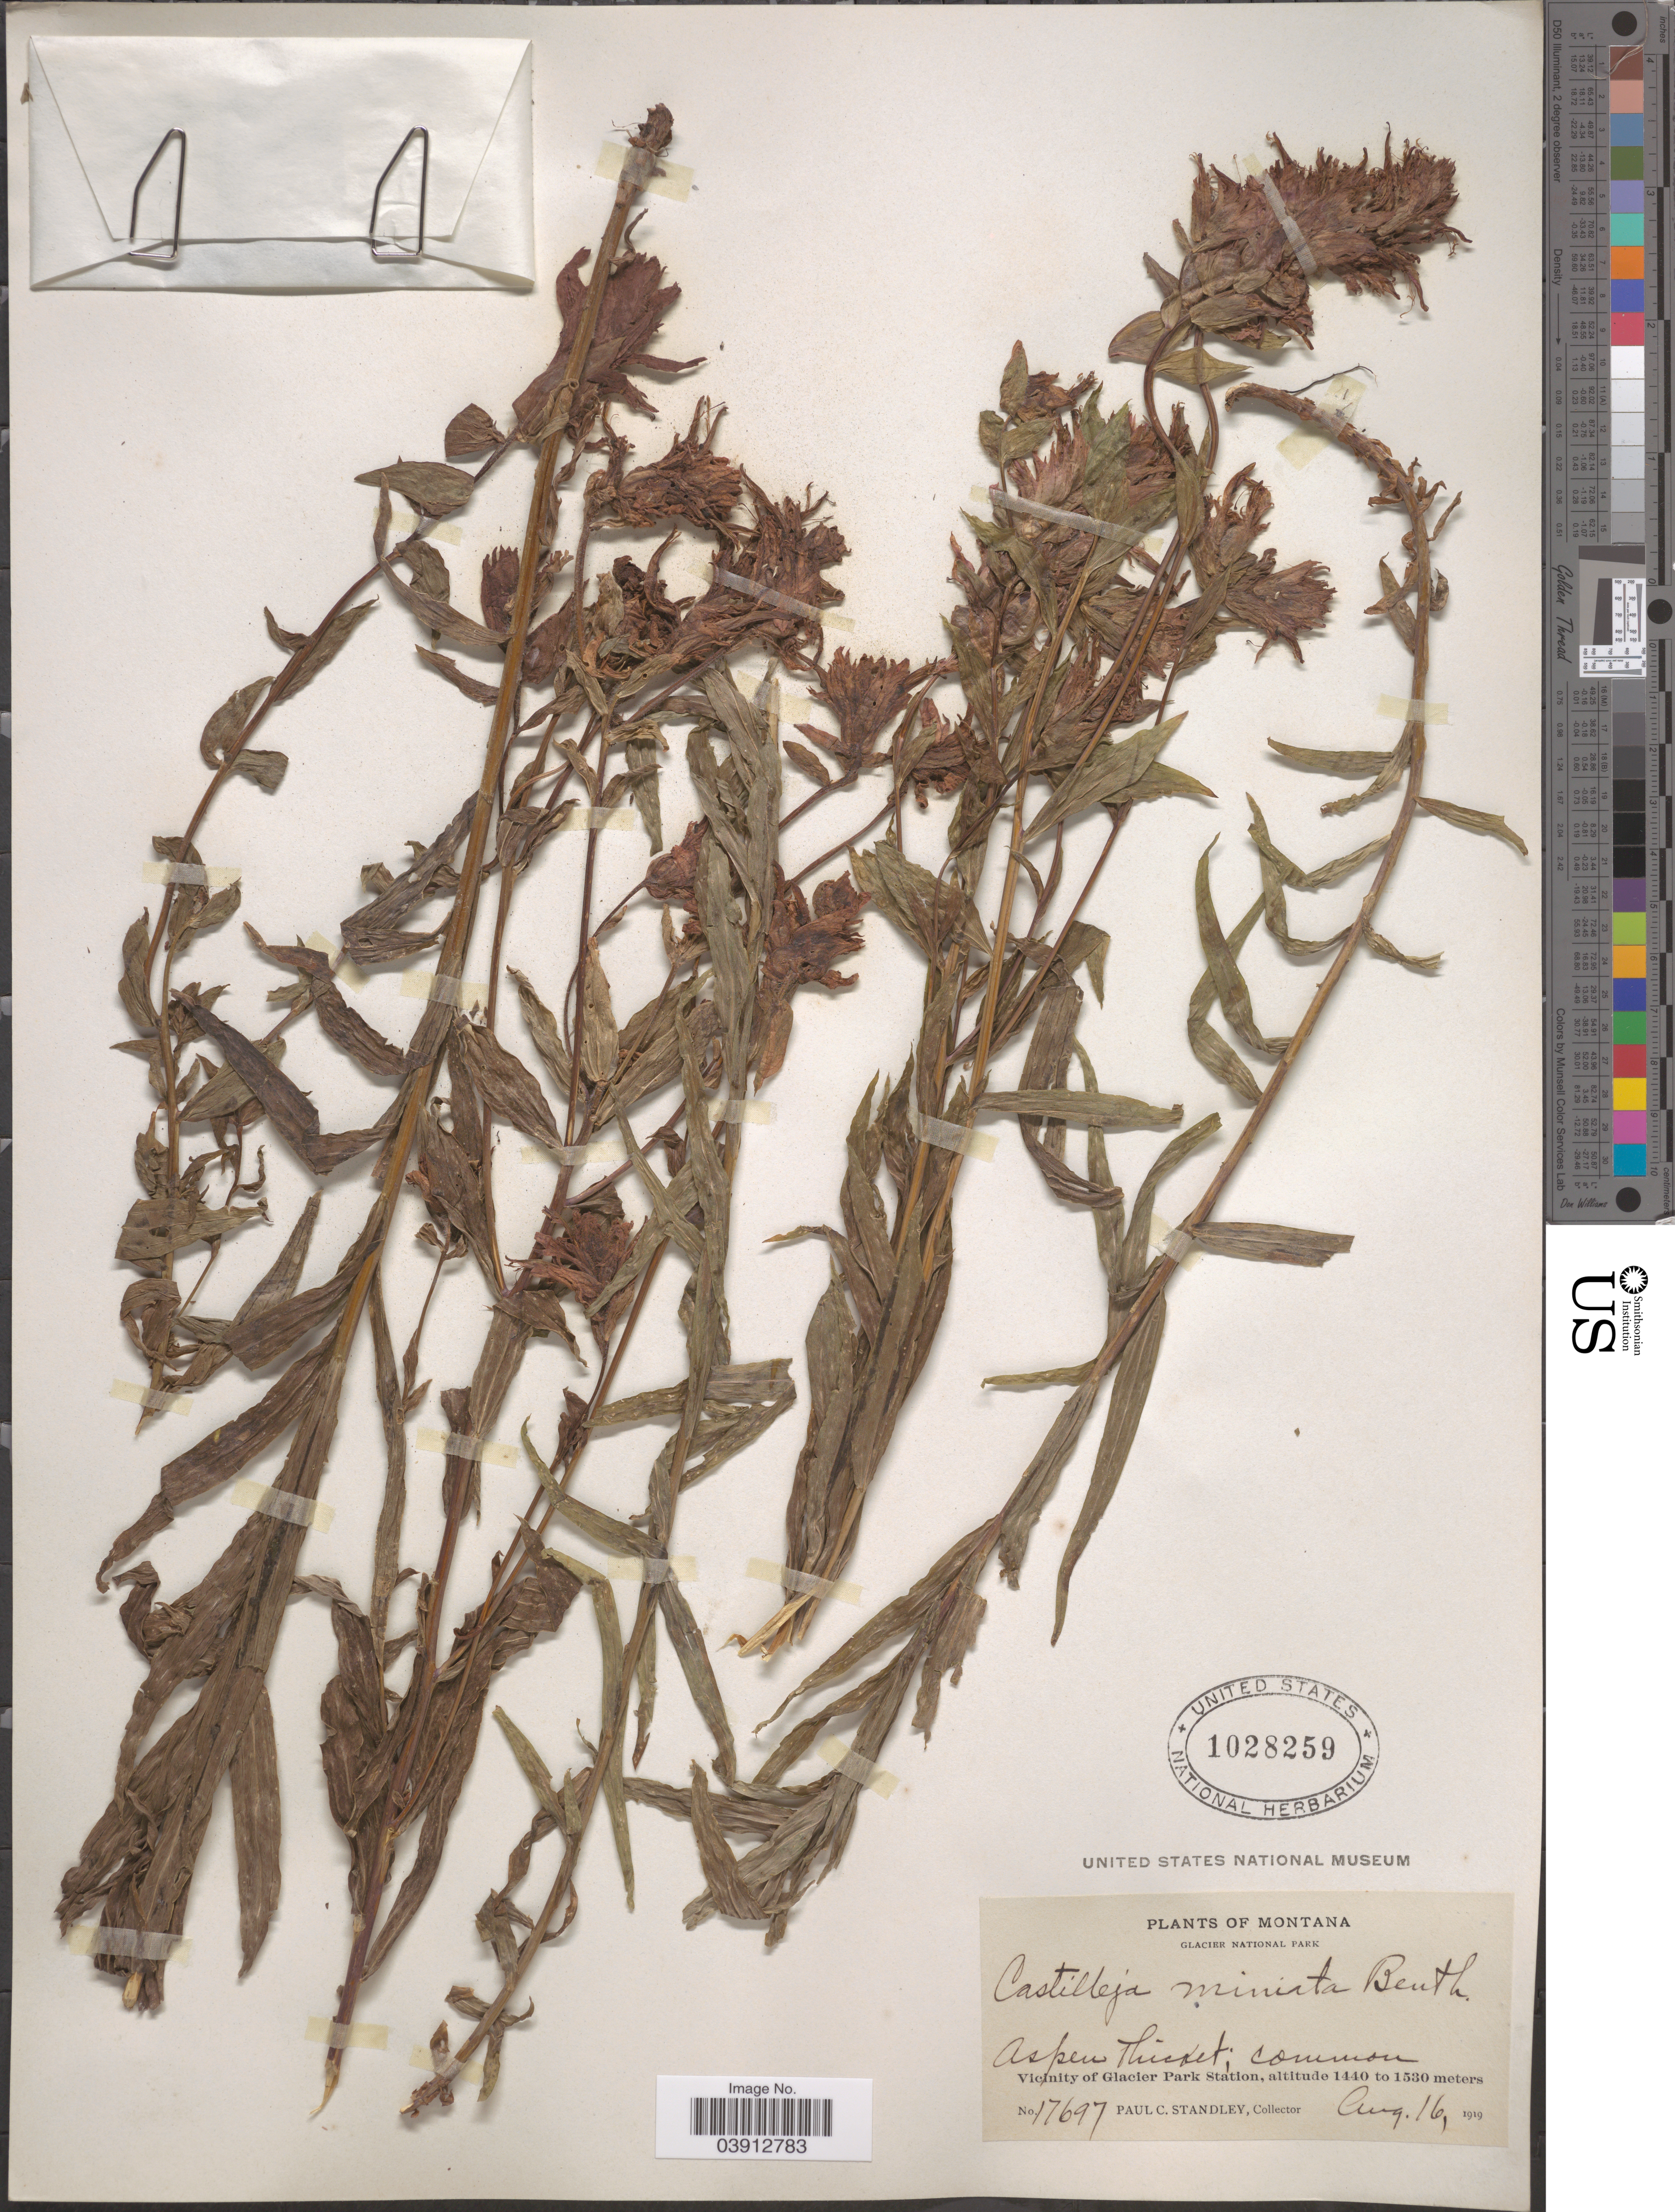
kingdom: Plantae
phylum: Tracheophyta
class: Magnoliopsida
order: Lamiales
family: Orobanchaceae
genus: Castilleja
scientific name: Castilleja miniata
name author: Douglas ex Hook.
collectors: P. C. Standley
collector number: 17697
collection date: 1919-08-16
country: United States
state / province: Montana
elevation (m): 1440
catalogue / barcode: US 1028259